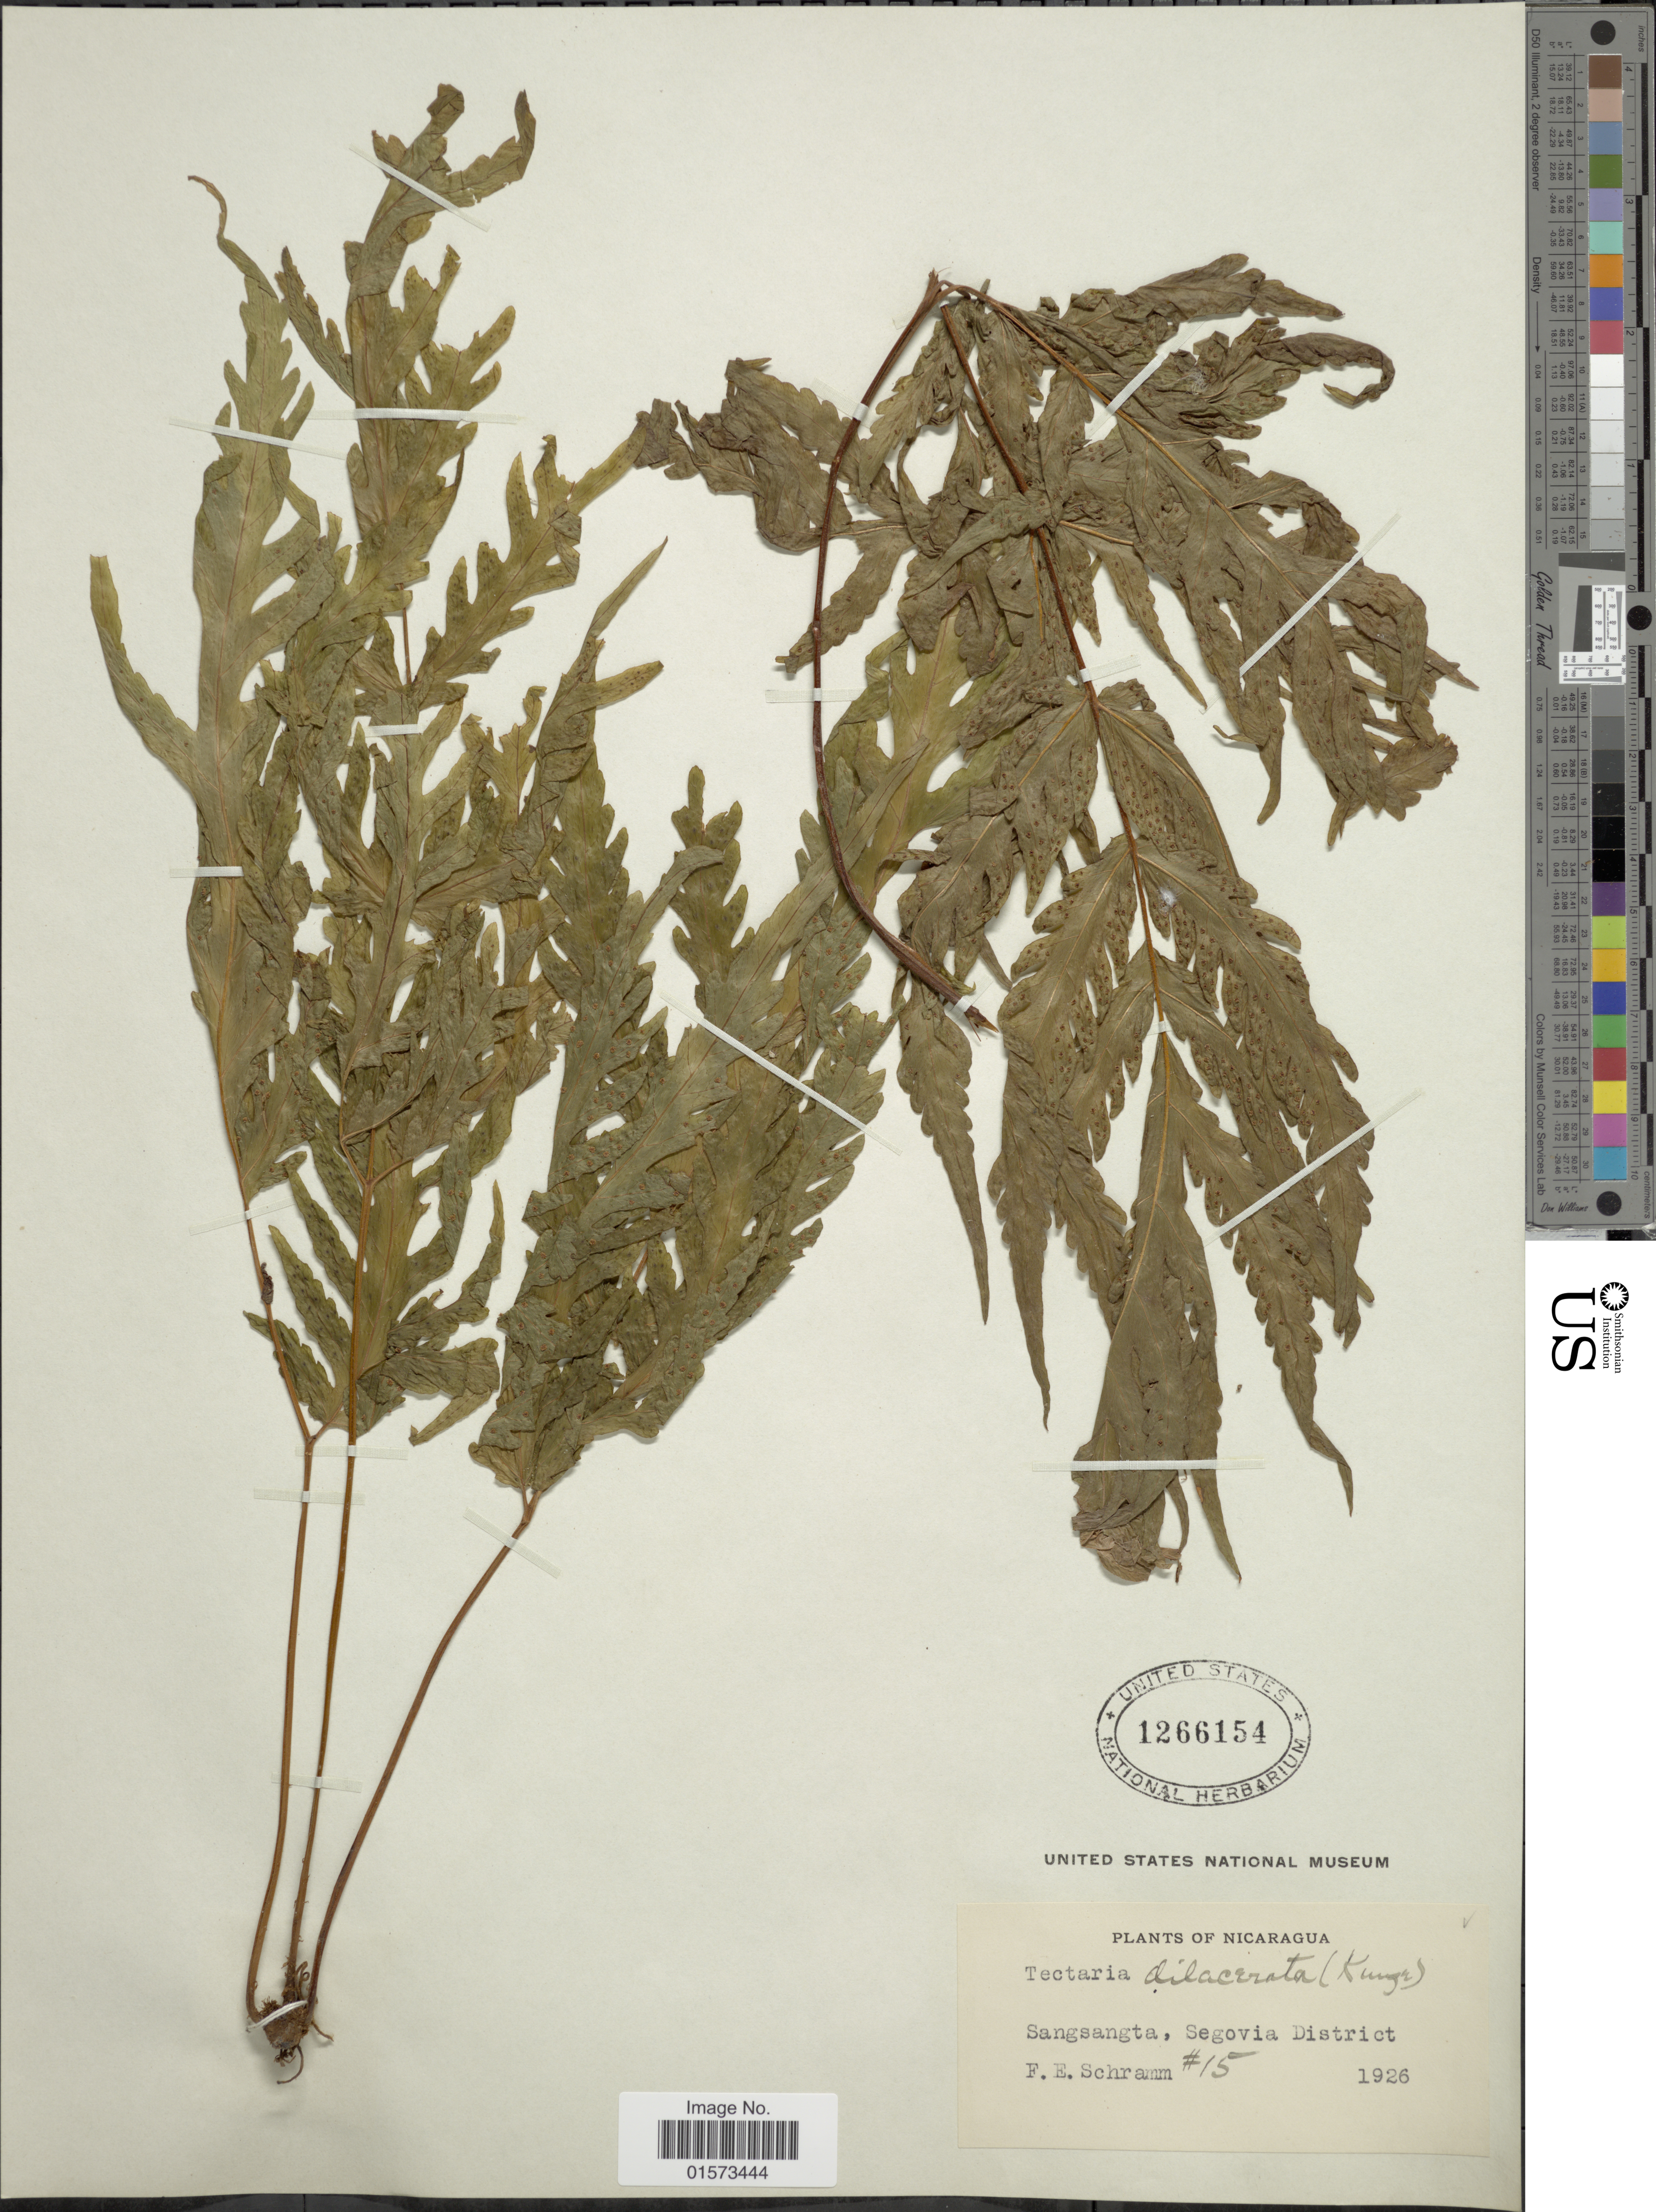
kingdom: Plantae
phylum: Tracheophyta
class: Polypodiopsida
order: Polypodiales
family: Tectariaceae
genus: Tectaria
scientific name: Tectaria mexicana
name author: (Fée) C.V. Morton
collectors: F. E. Schramm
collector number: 15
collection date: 1926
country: Nicaragua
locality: Sangsangta, Segovia District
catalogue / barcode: US 1266154